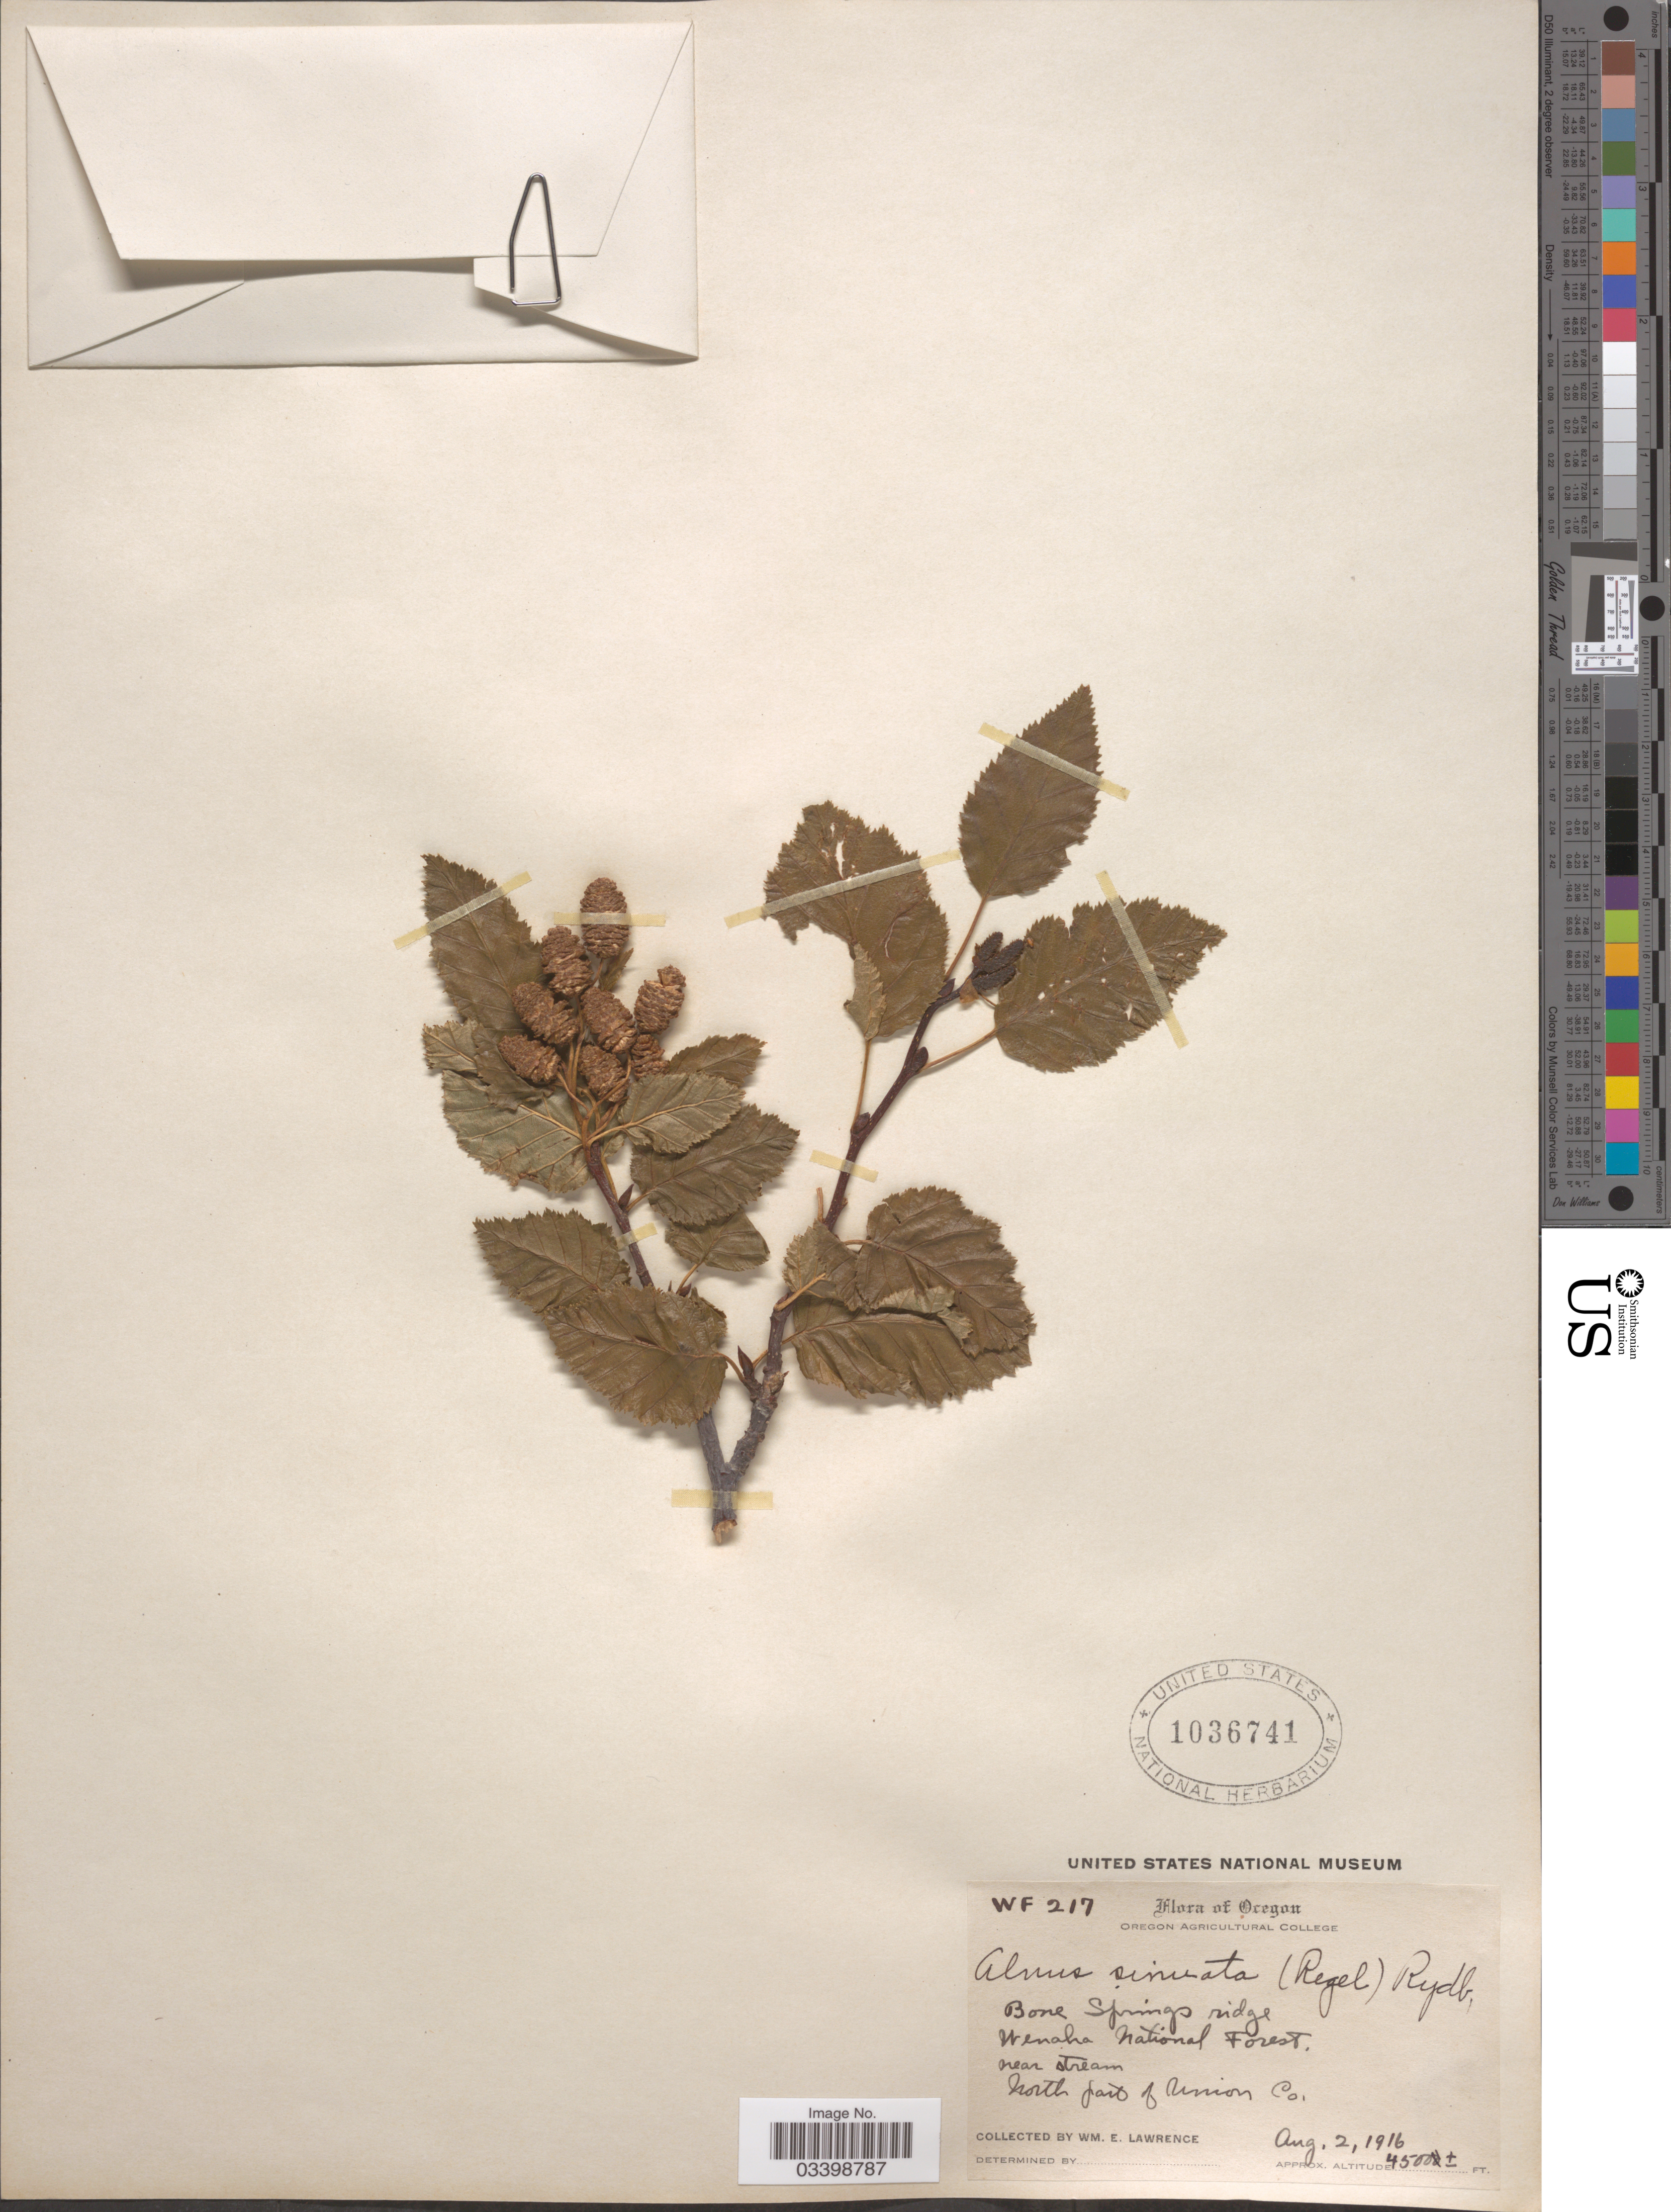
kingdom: Plantae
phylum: Tracheophyta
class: Magnoliopsida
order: Fagales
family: Betulaceae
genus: Alnus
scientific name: Alnus viridis subsp. sinuata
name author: Regel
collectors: W. Lawrence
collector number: WF217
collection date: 1916-08-02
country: United States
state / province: Oregon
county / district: Union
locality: Bone Springs ridge, Wenaha National Forest, near stream. North part of Union Co.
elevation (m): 1372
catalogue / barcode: US 1036741